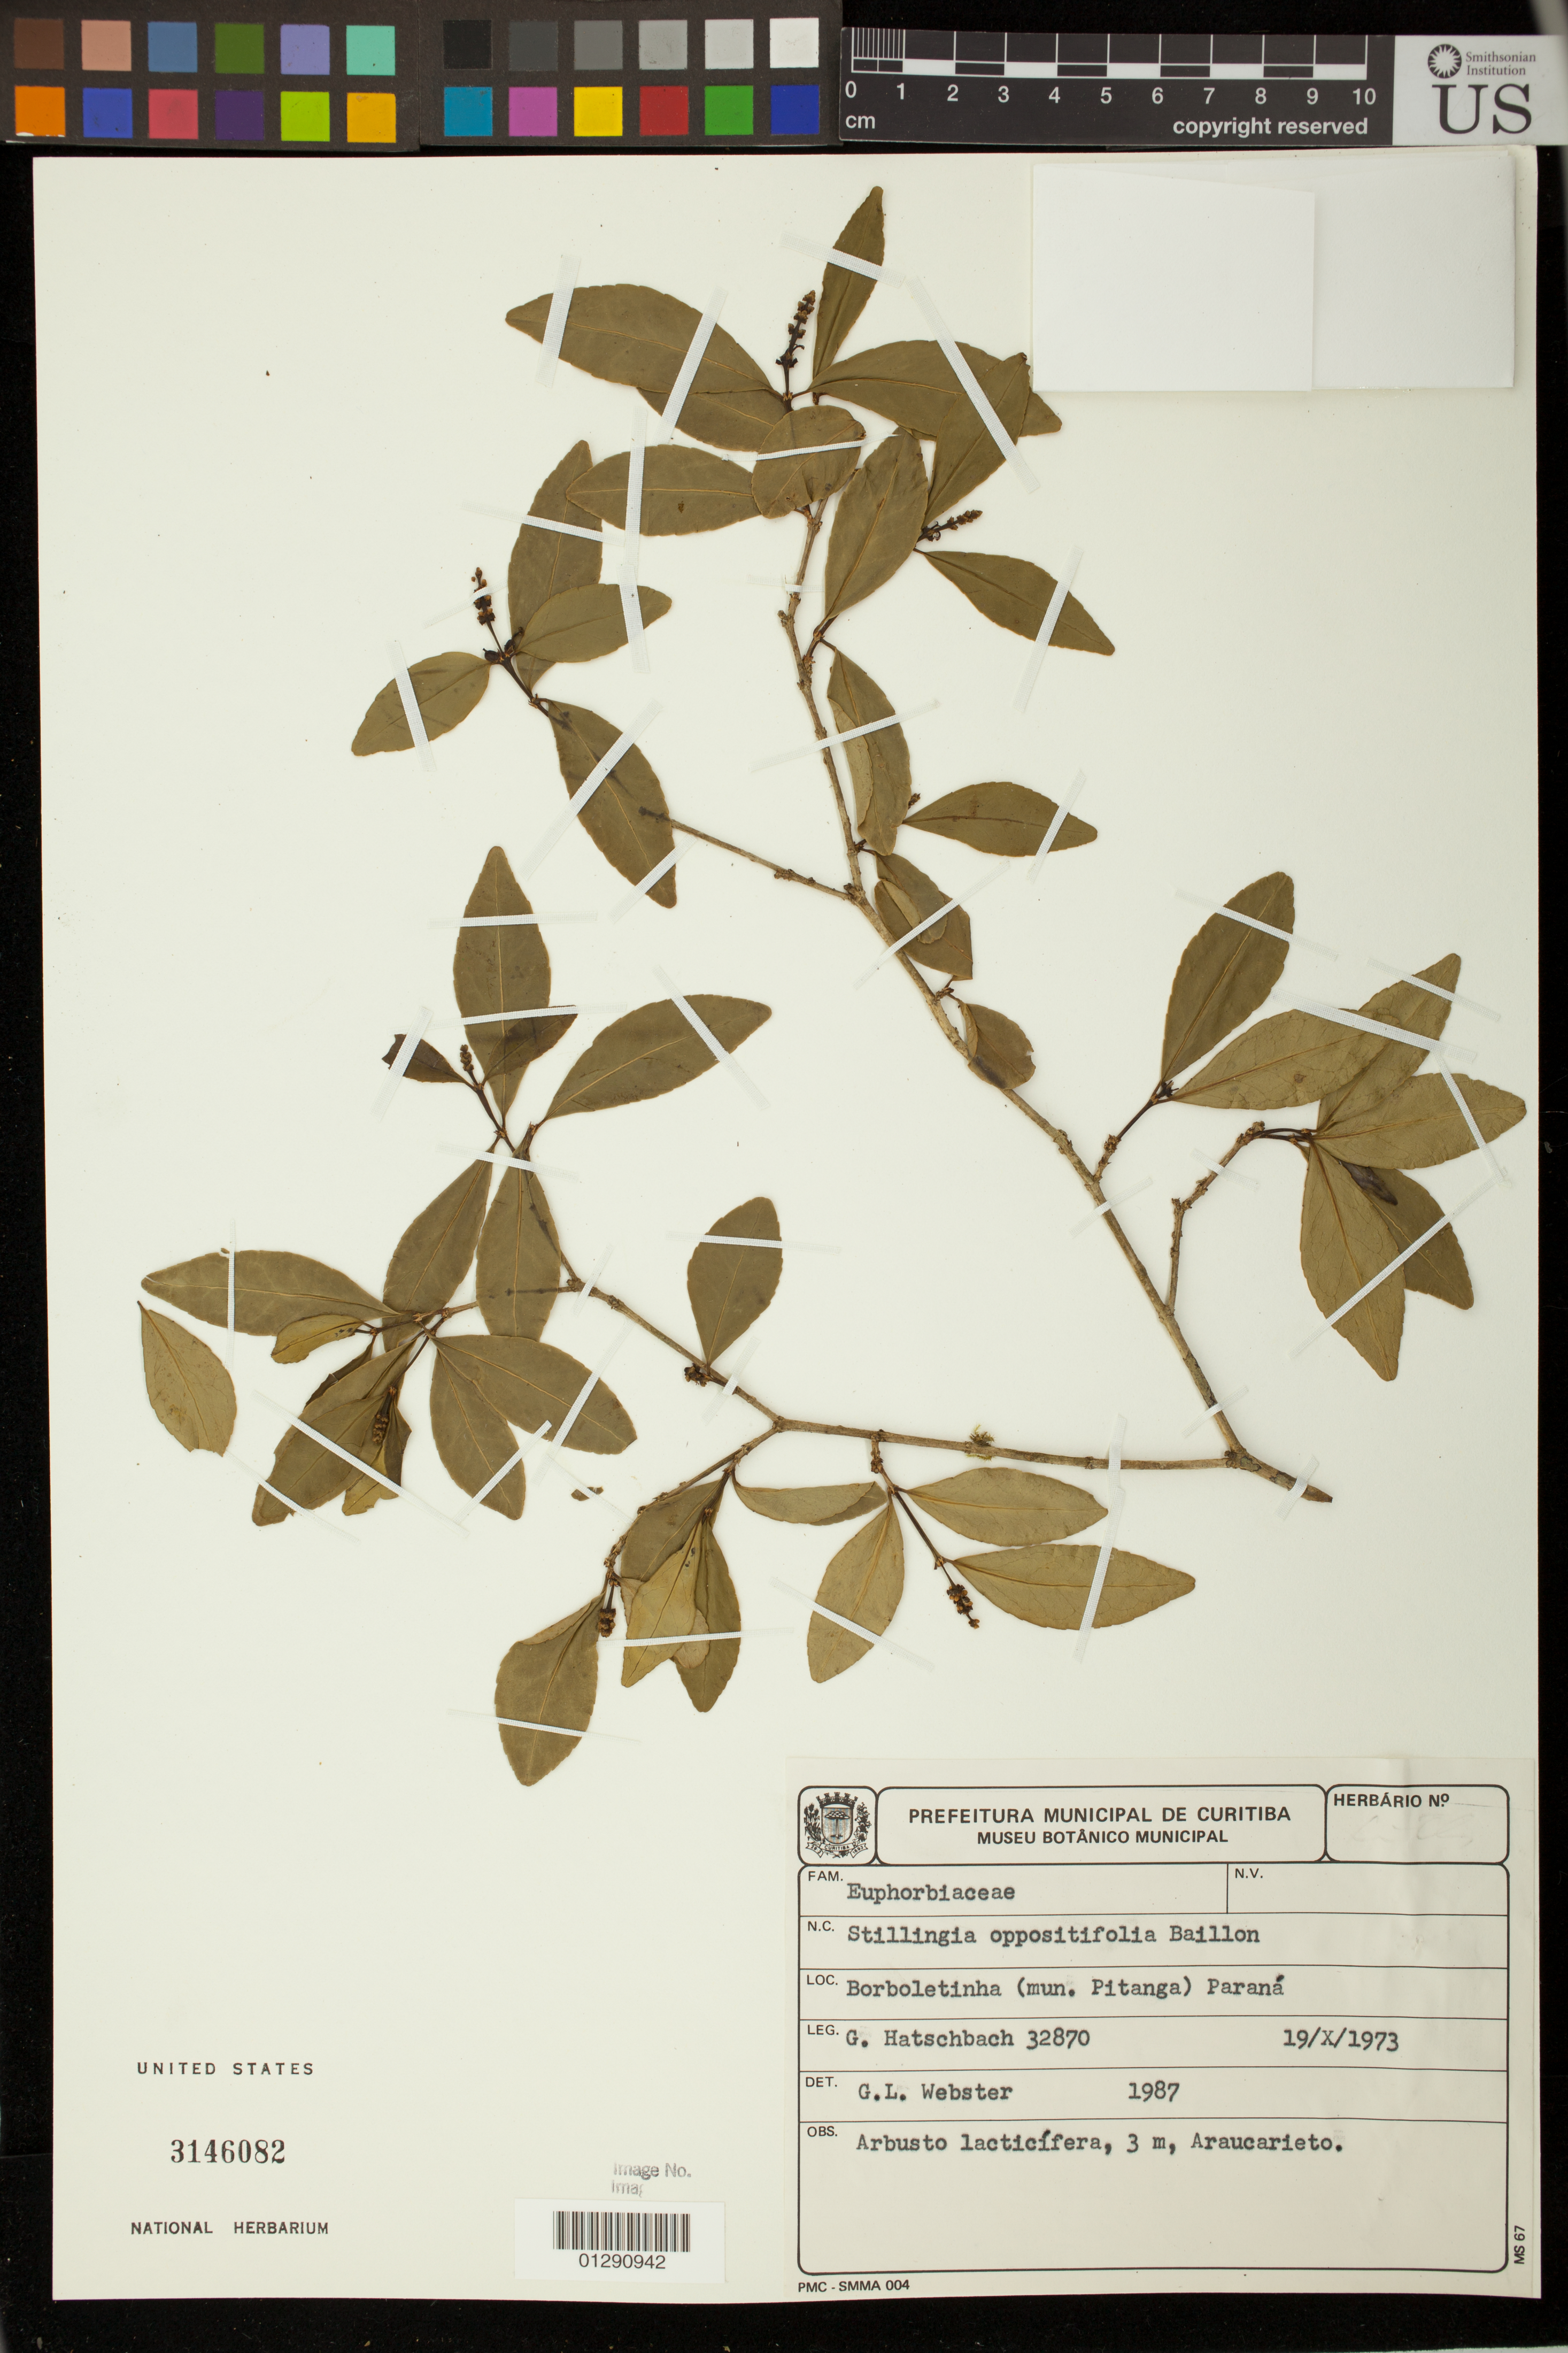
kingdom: Plantae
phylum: Tracheophyta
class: Magnoliopsida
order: Malpighiales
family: Euphorbiaceae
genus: Stillingia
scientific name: Stillingia oppositifolia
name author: Baill. ex Müll. Arg.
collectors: G. Hatschbach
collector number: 32870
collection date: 1973-10-19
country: Brazil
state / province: Parana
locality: Borboletinha (mun. Pitanga)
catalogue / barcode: US 3146082